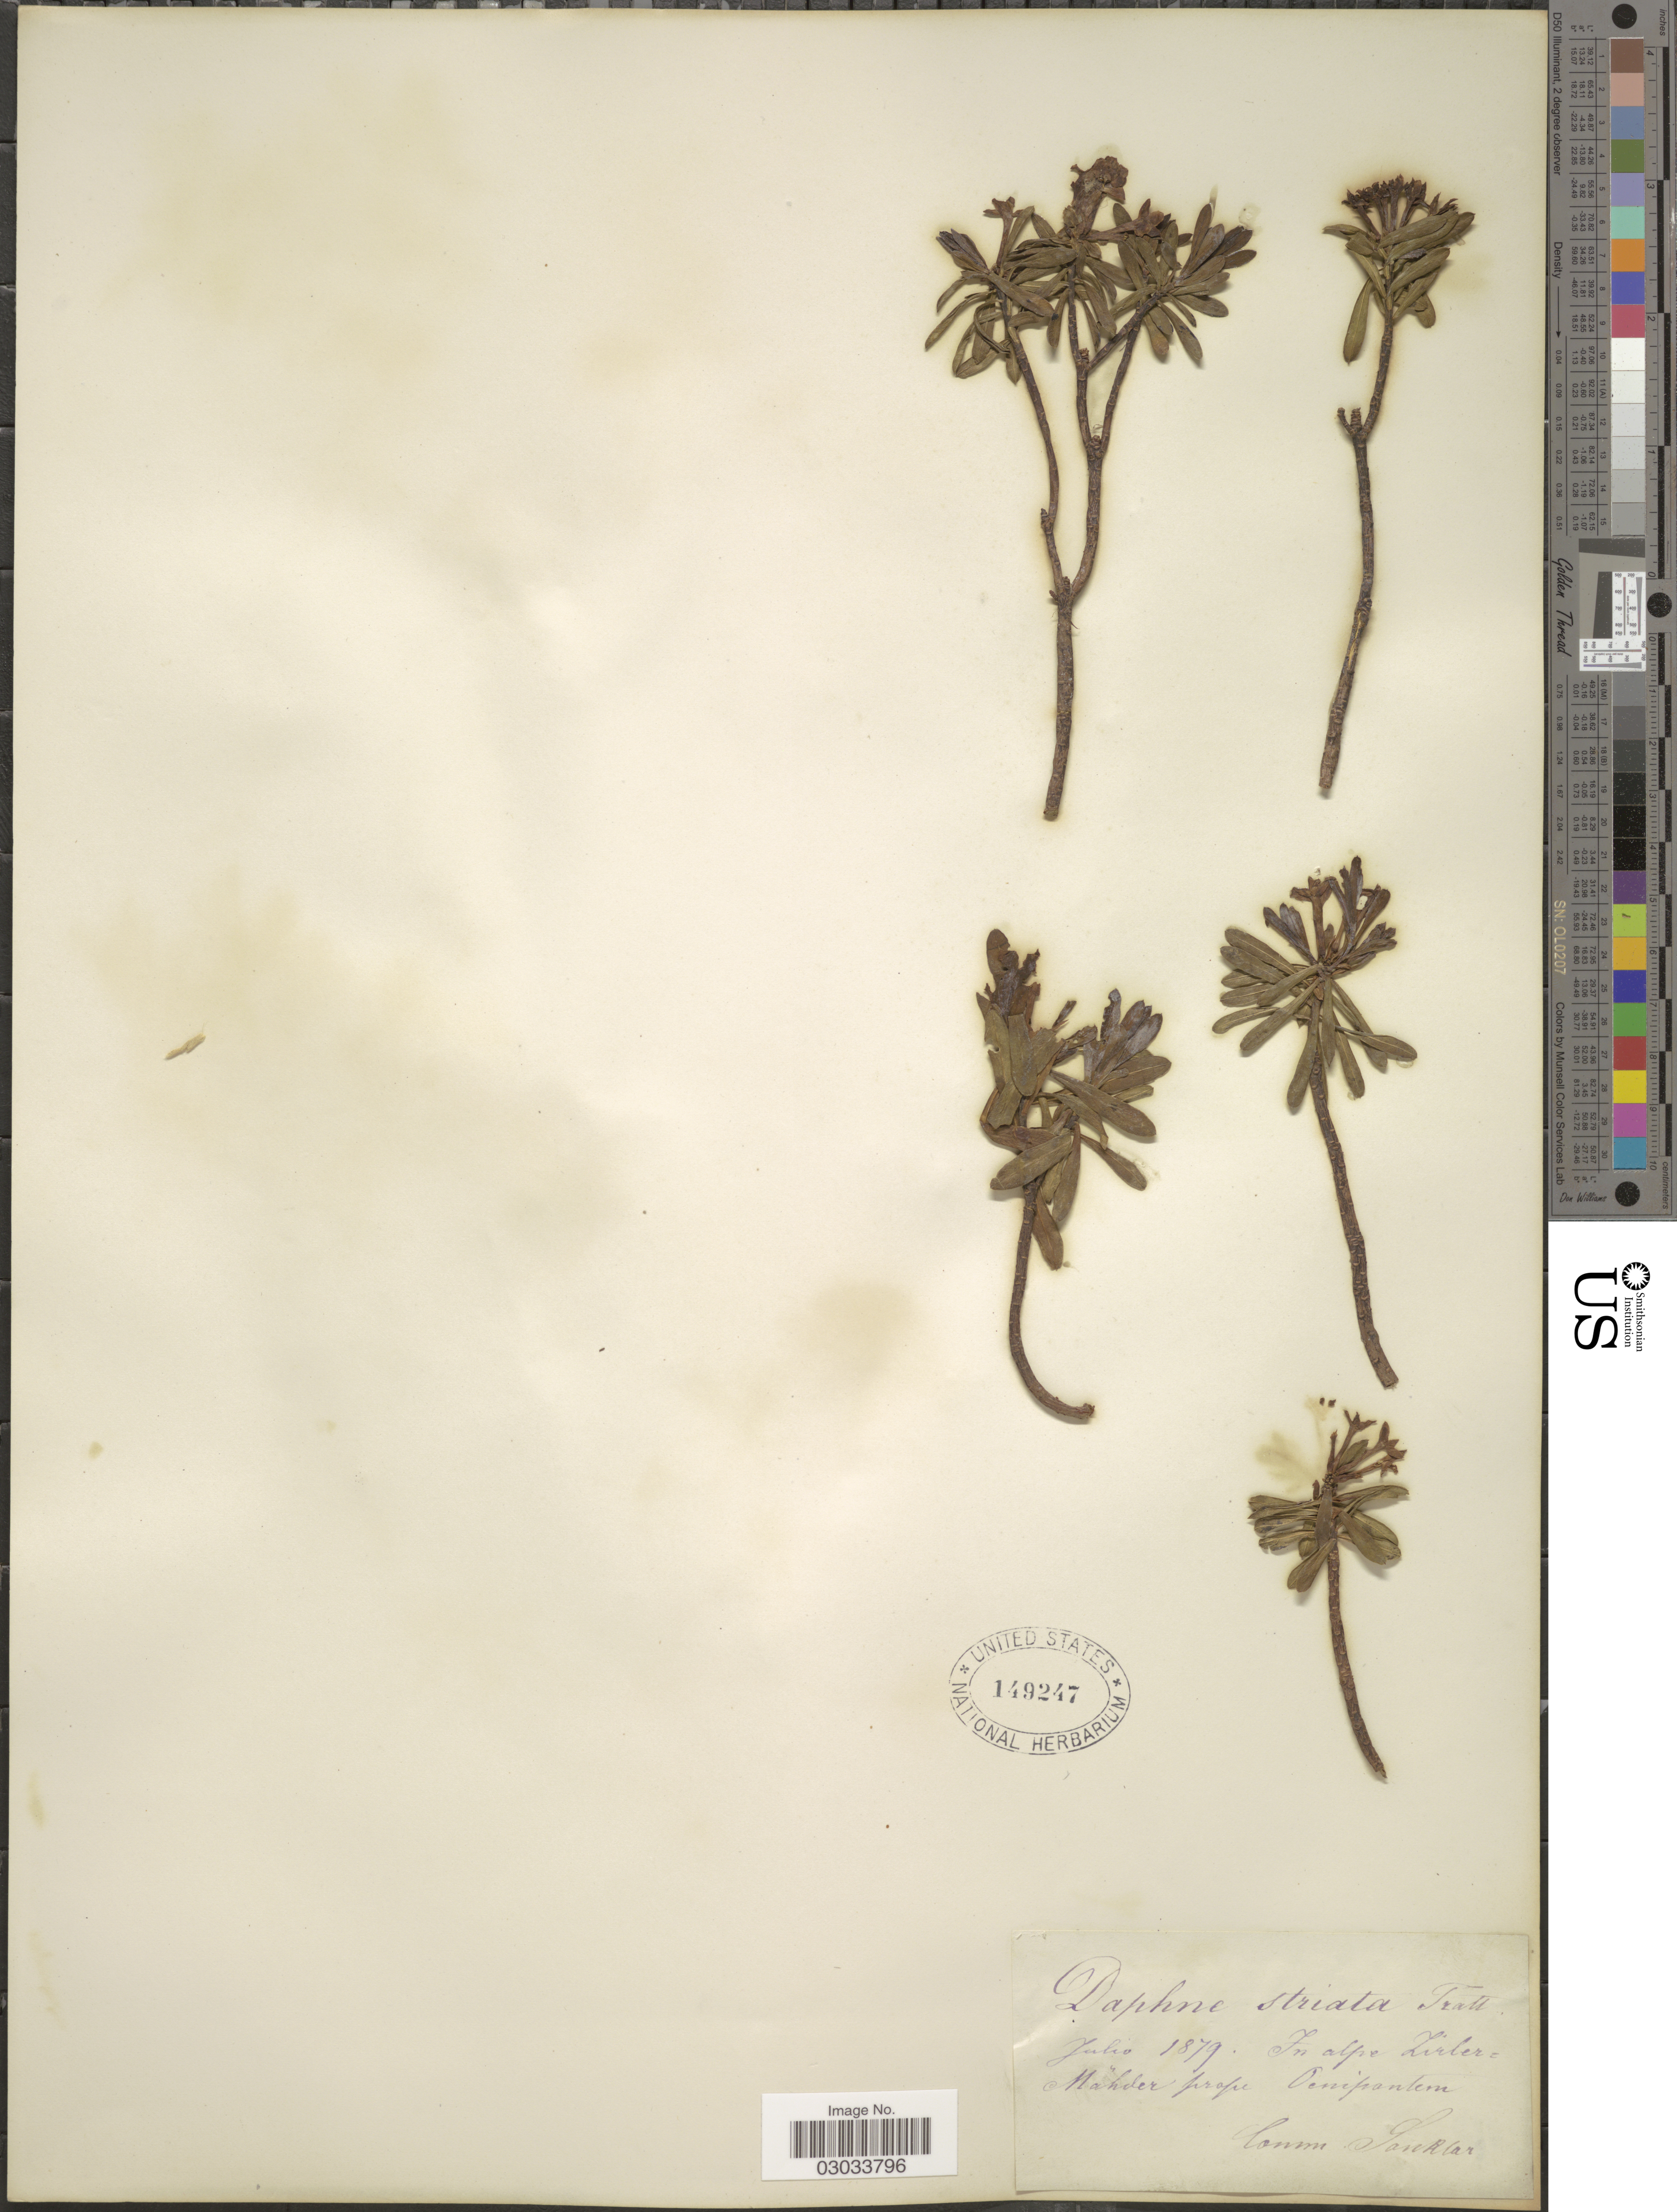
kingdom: Plantae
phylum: Tracheophyta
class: Magnoliopsida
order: Malvales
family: Thymelaeaceae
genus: Daphne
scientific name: Daphne striata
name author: Tratt.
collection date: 1879-07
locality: In alpe Zirler - Mahder prope Ocnipantem.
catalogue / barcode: US 149247